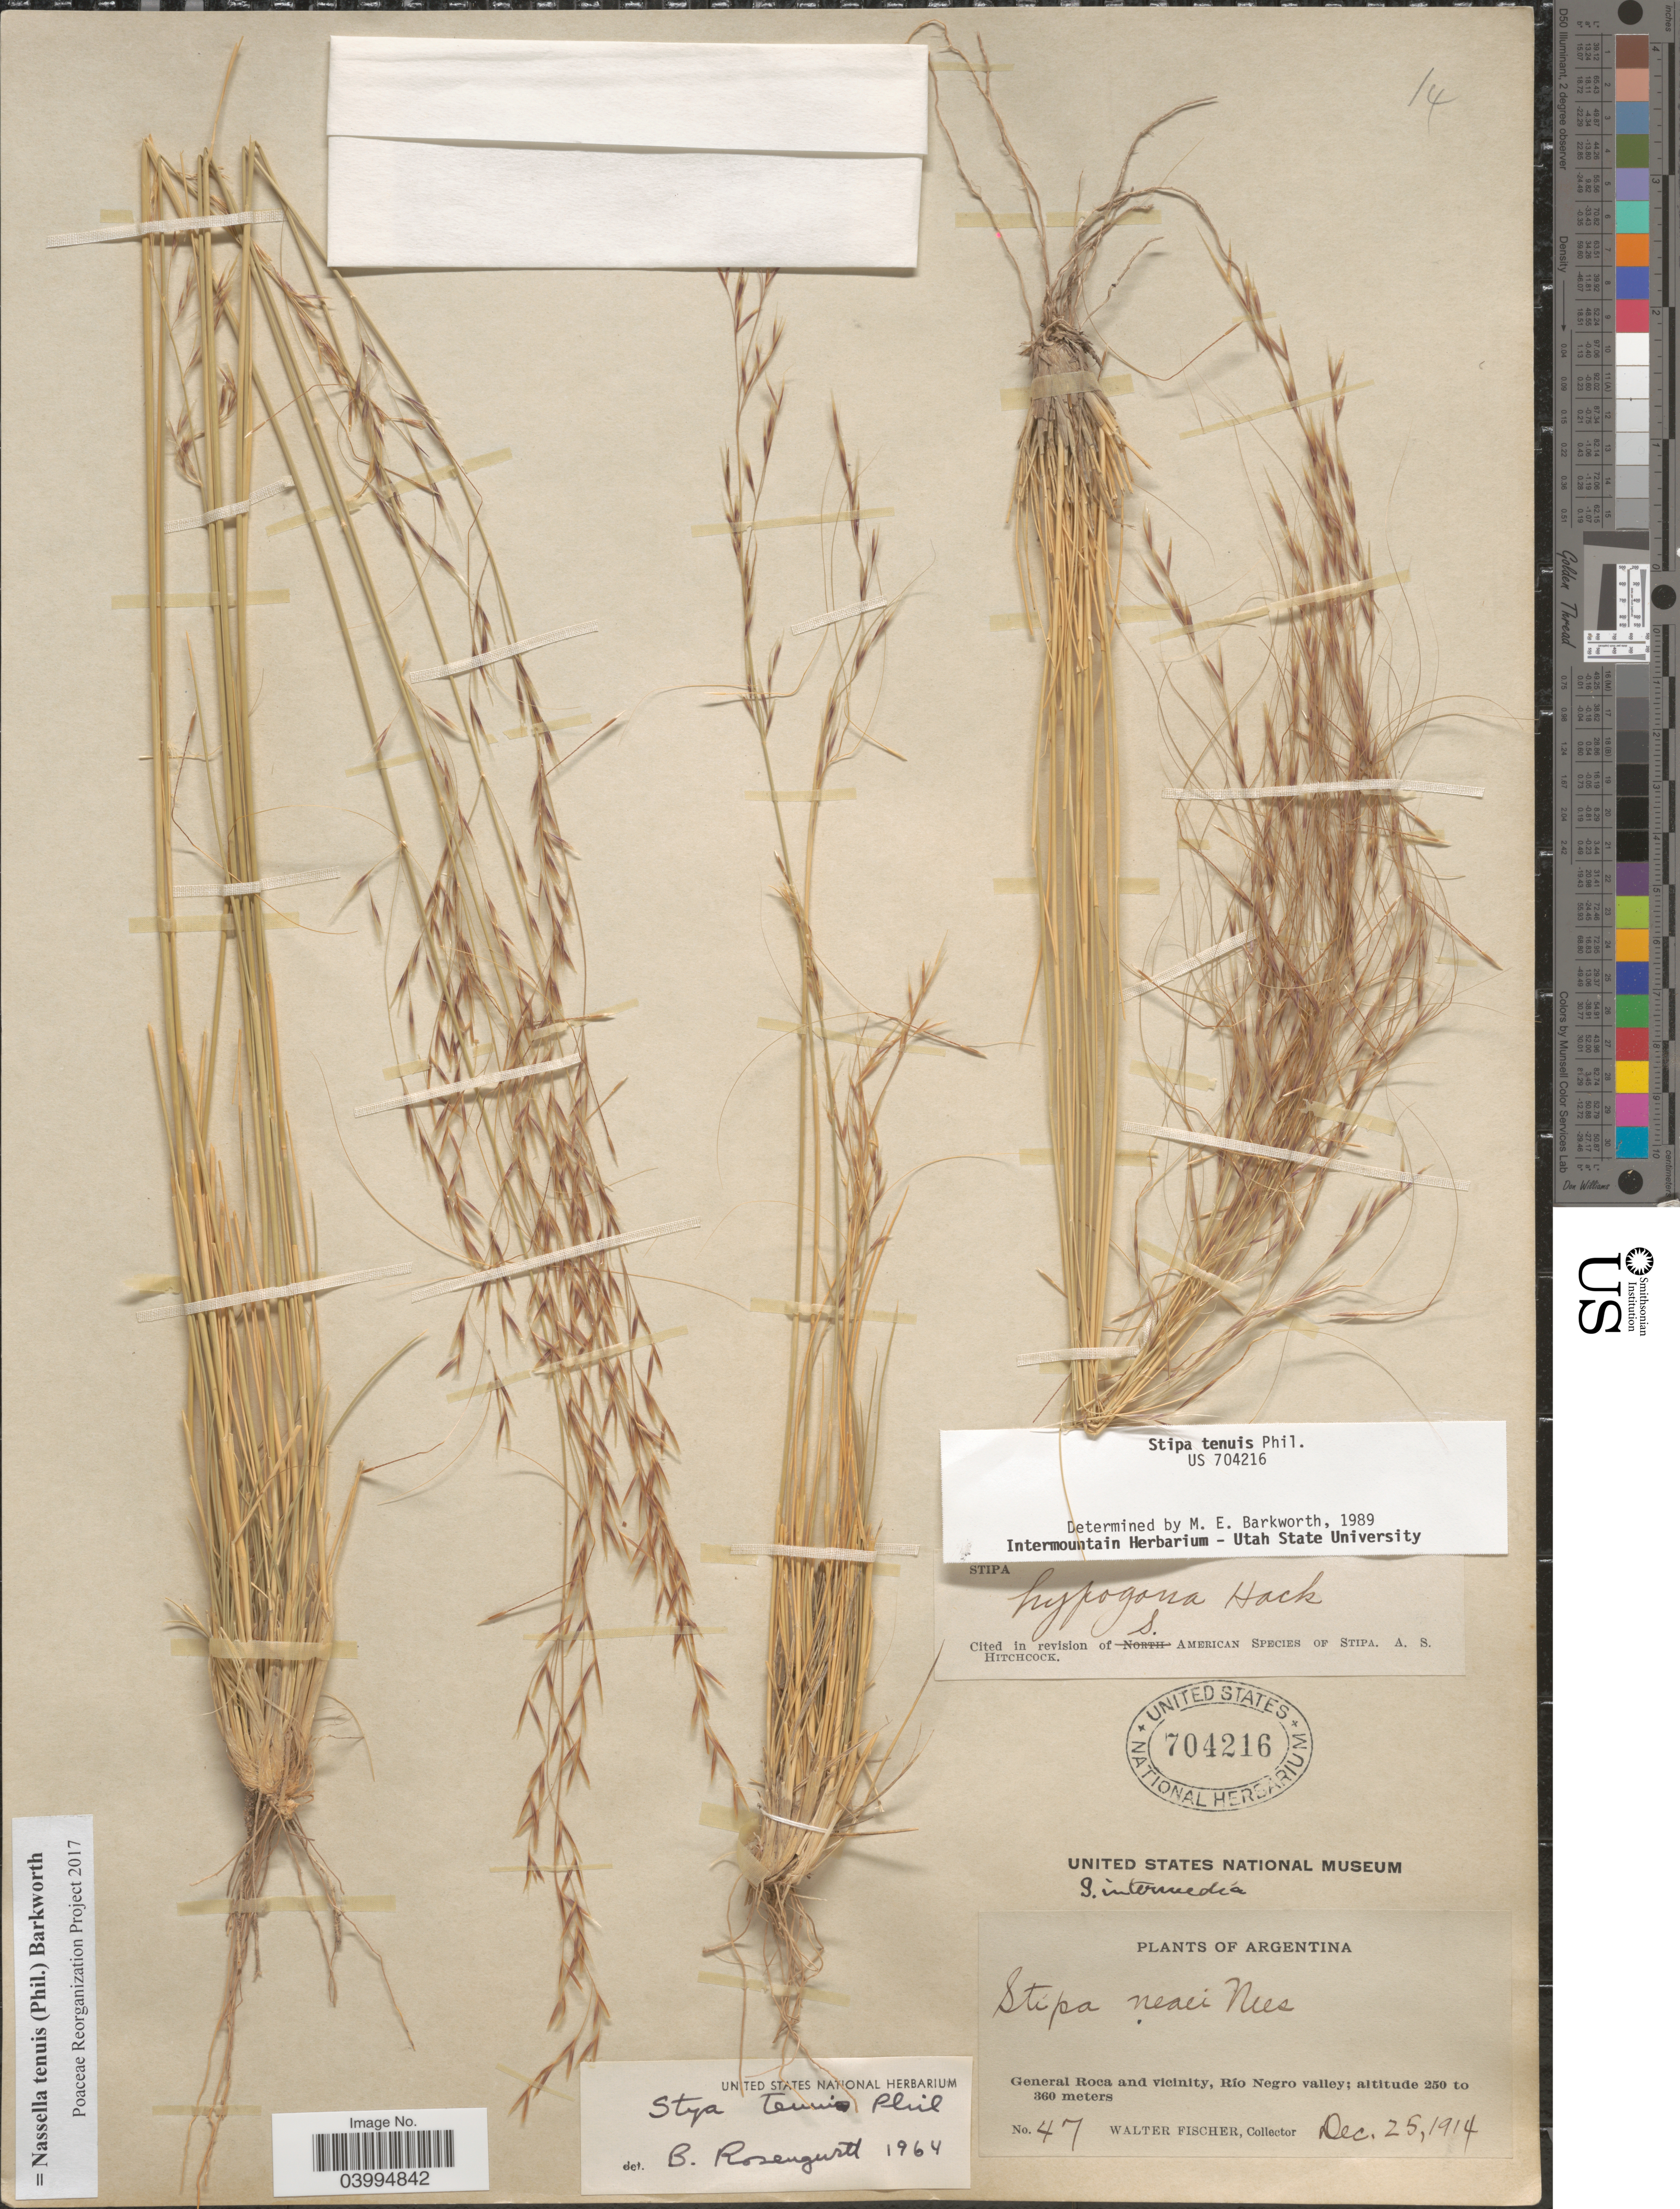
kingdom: Plantae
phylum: Tracheophyta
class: Liliopsida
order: Poales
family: Poaceae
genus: Nassella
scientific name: Nassella tenuis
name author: (Phil.) Barkworth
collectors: W. Fischer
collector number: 47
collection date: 1914-12-25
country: Argentina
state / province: Rio Negro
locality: General Roca and vicinity, Rio Negro valley.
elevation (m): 250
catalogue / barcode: US 704216